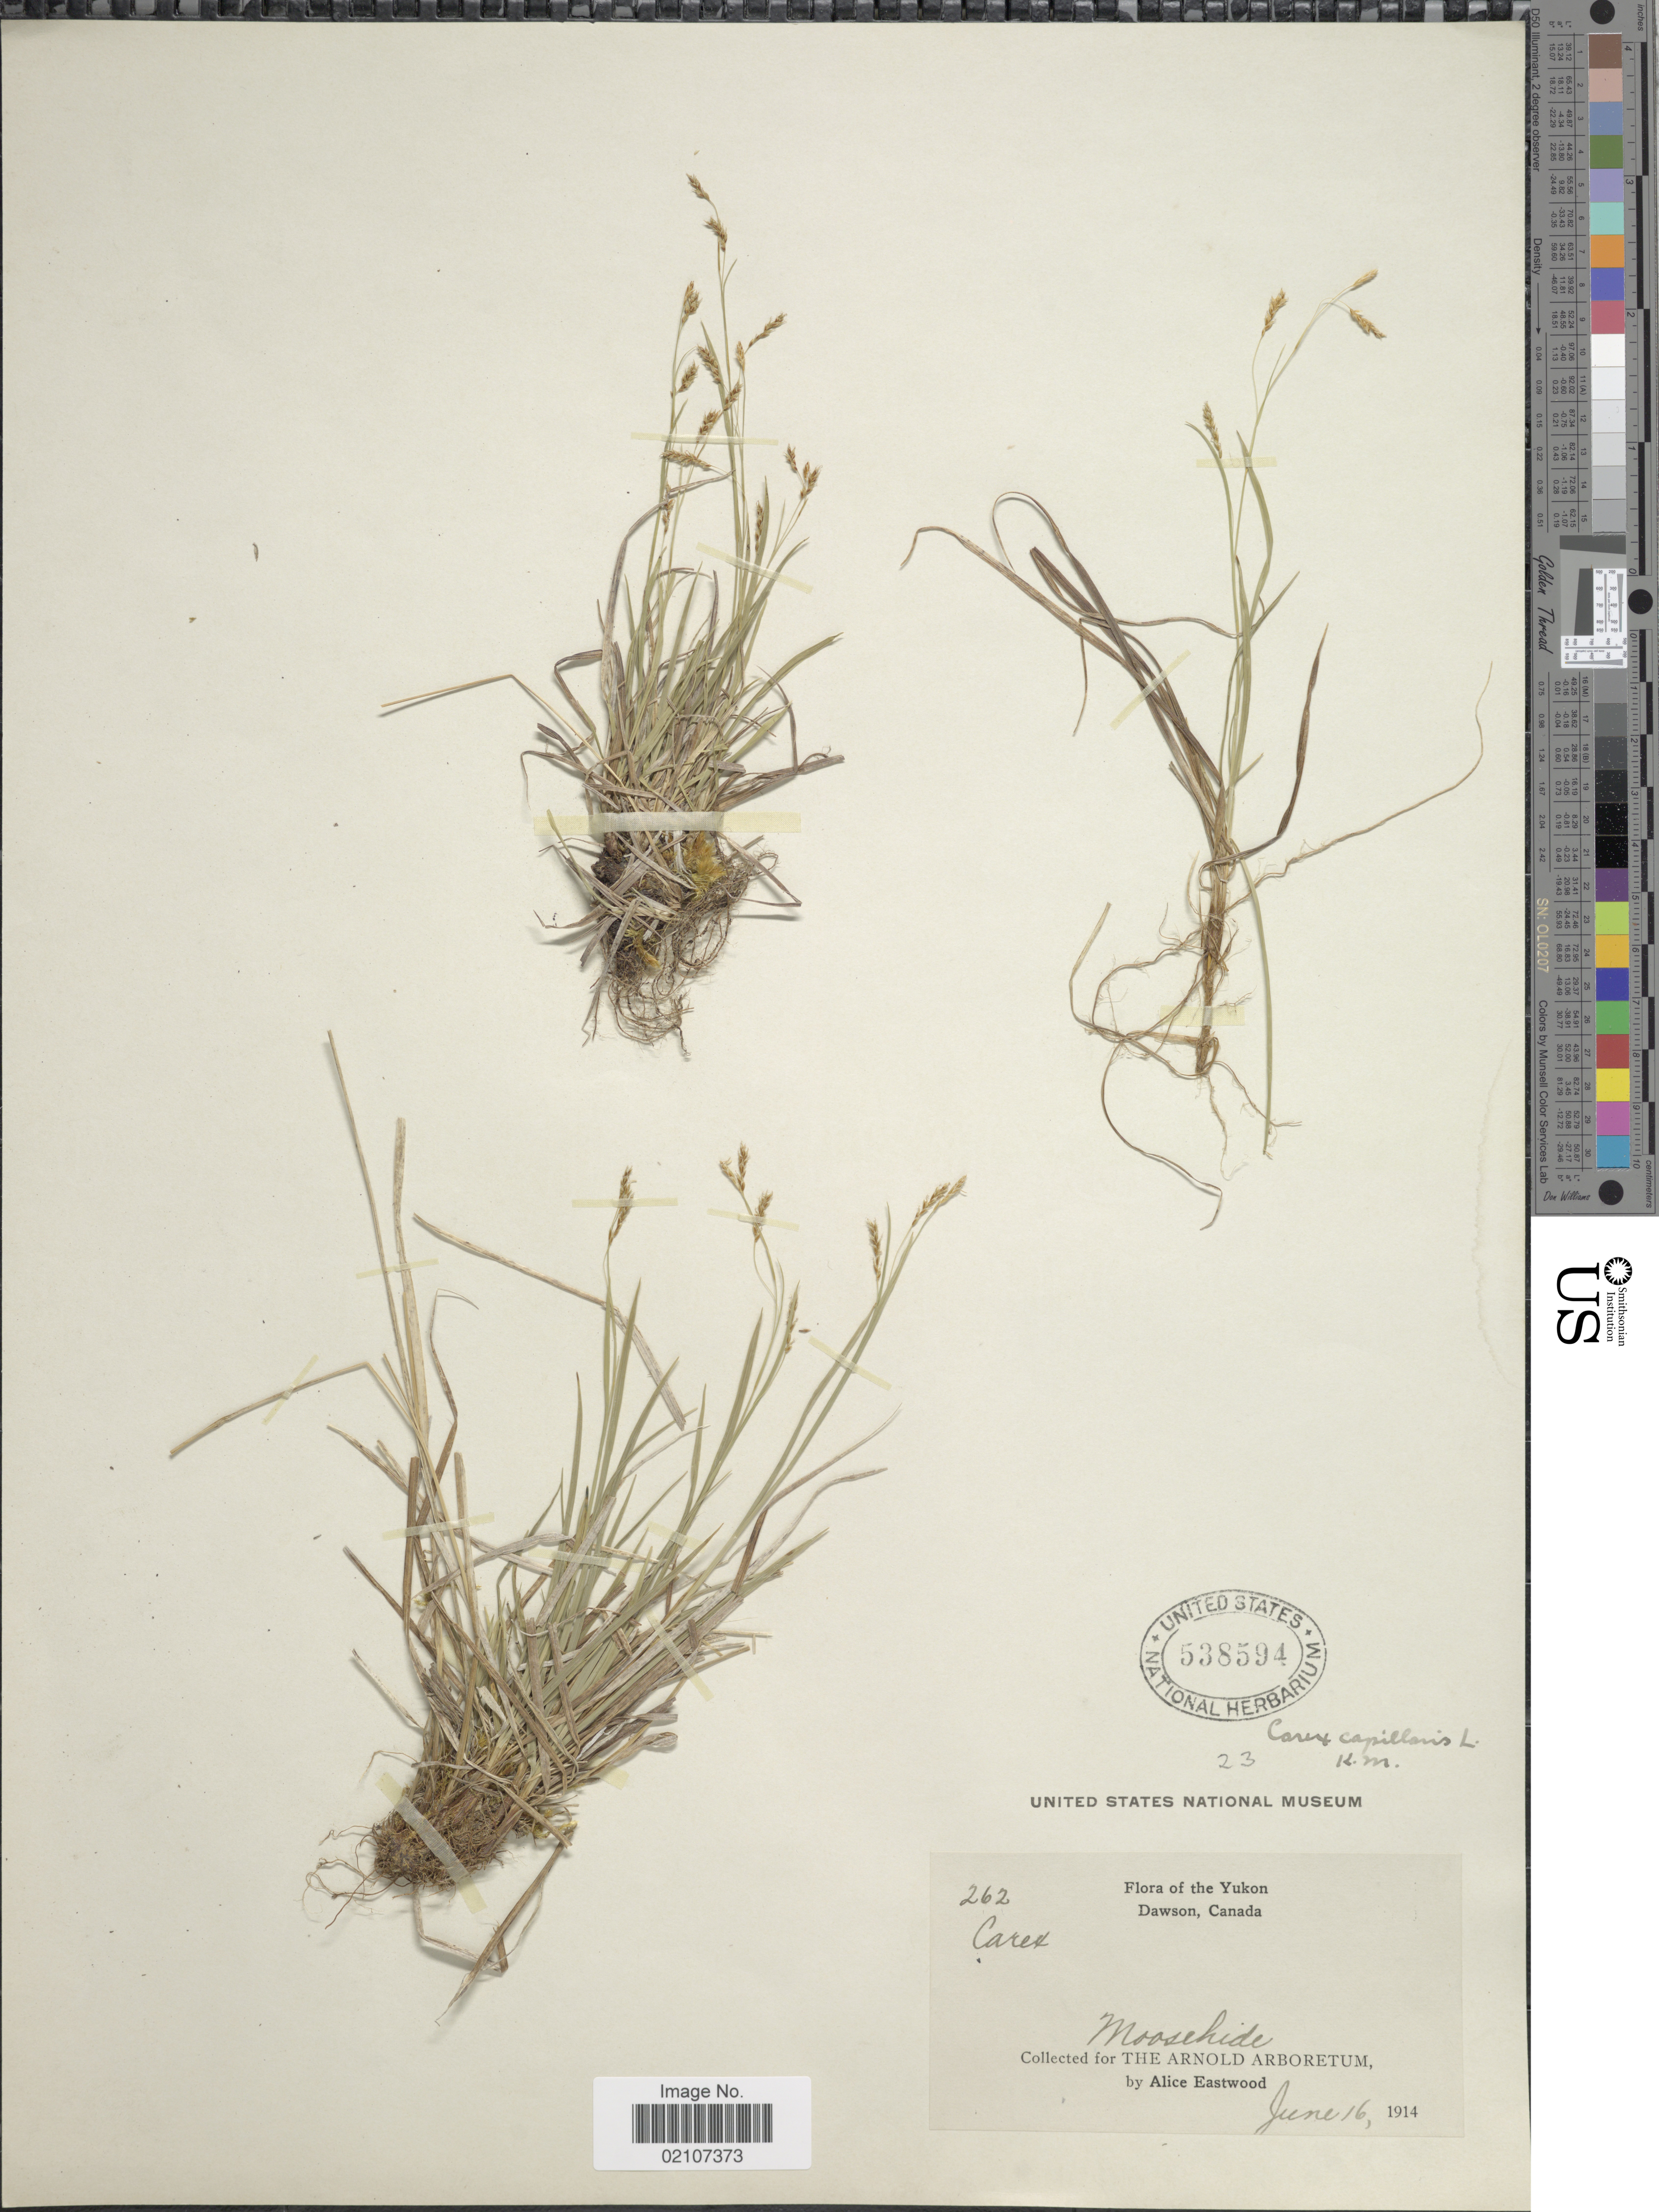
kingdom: Plantae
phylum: Tracheophyta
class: Liliopsida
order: Poales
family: Cyperaceae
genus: Carex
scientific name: Carex capillaris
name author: L.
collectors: A. Eastwood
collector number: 262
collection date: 1914-06-16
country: Canada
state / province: Yukon Territory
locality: The Yukon. Dawson. Moosehide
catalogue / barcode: US 538594